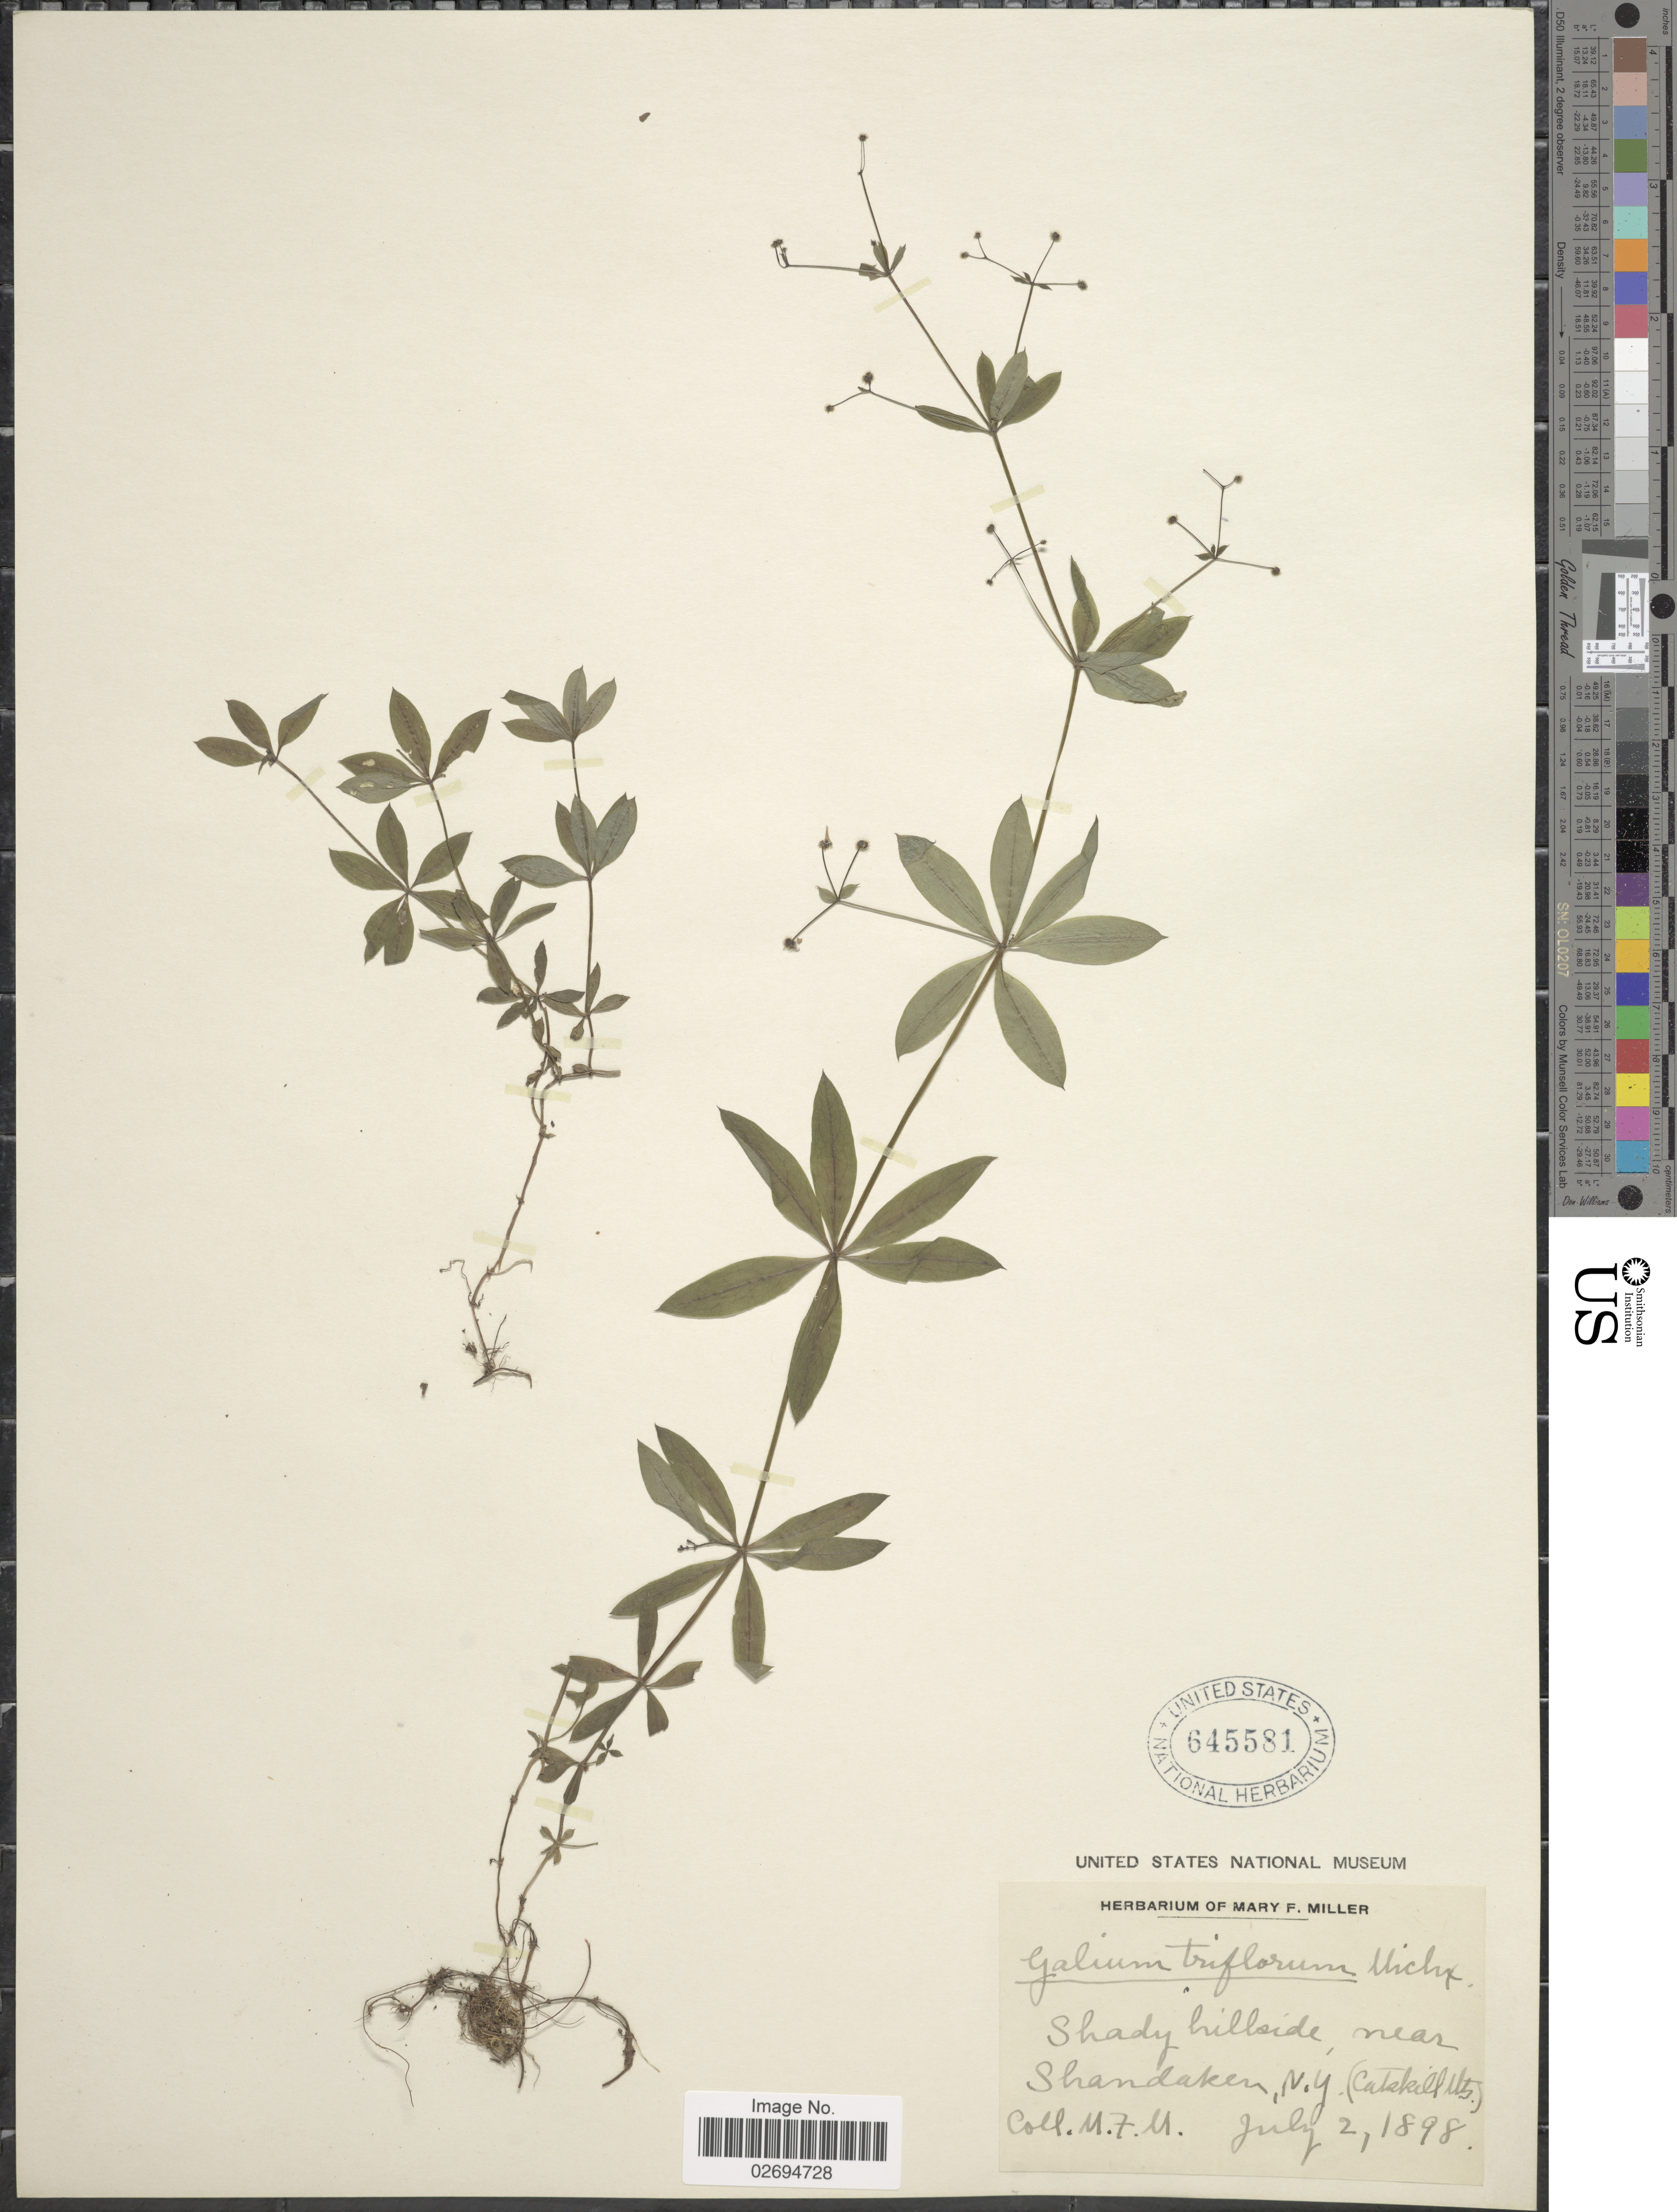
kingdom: Plantae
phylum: Tracheophyta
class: Magnoliopsida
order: Gentianales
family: Rubiaceae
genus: Galium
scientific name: Galium triflorum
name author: Michx.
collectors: M. F. Miller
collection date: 1898-07-02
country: United States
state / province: New York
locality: Shady hillside, near Shandaken (Catskill Mts)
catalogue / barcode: US 645581